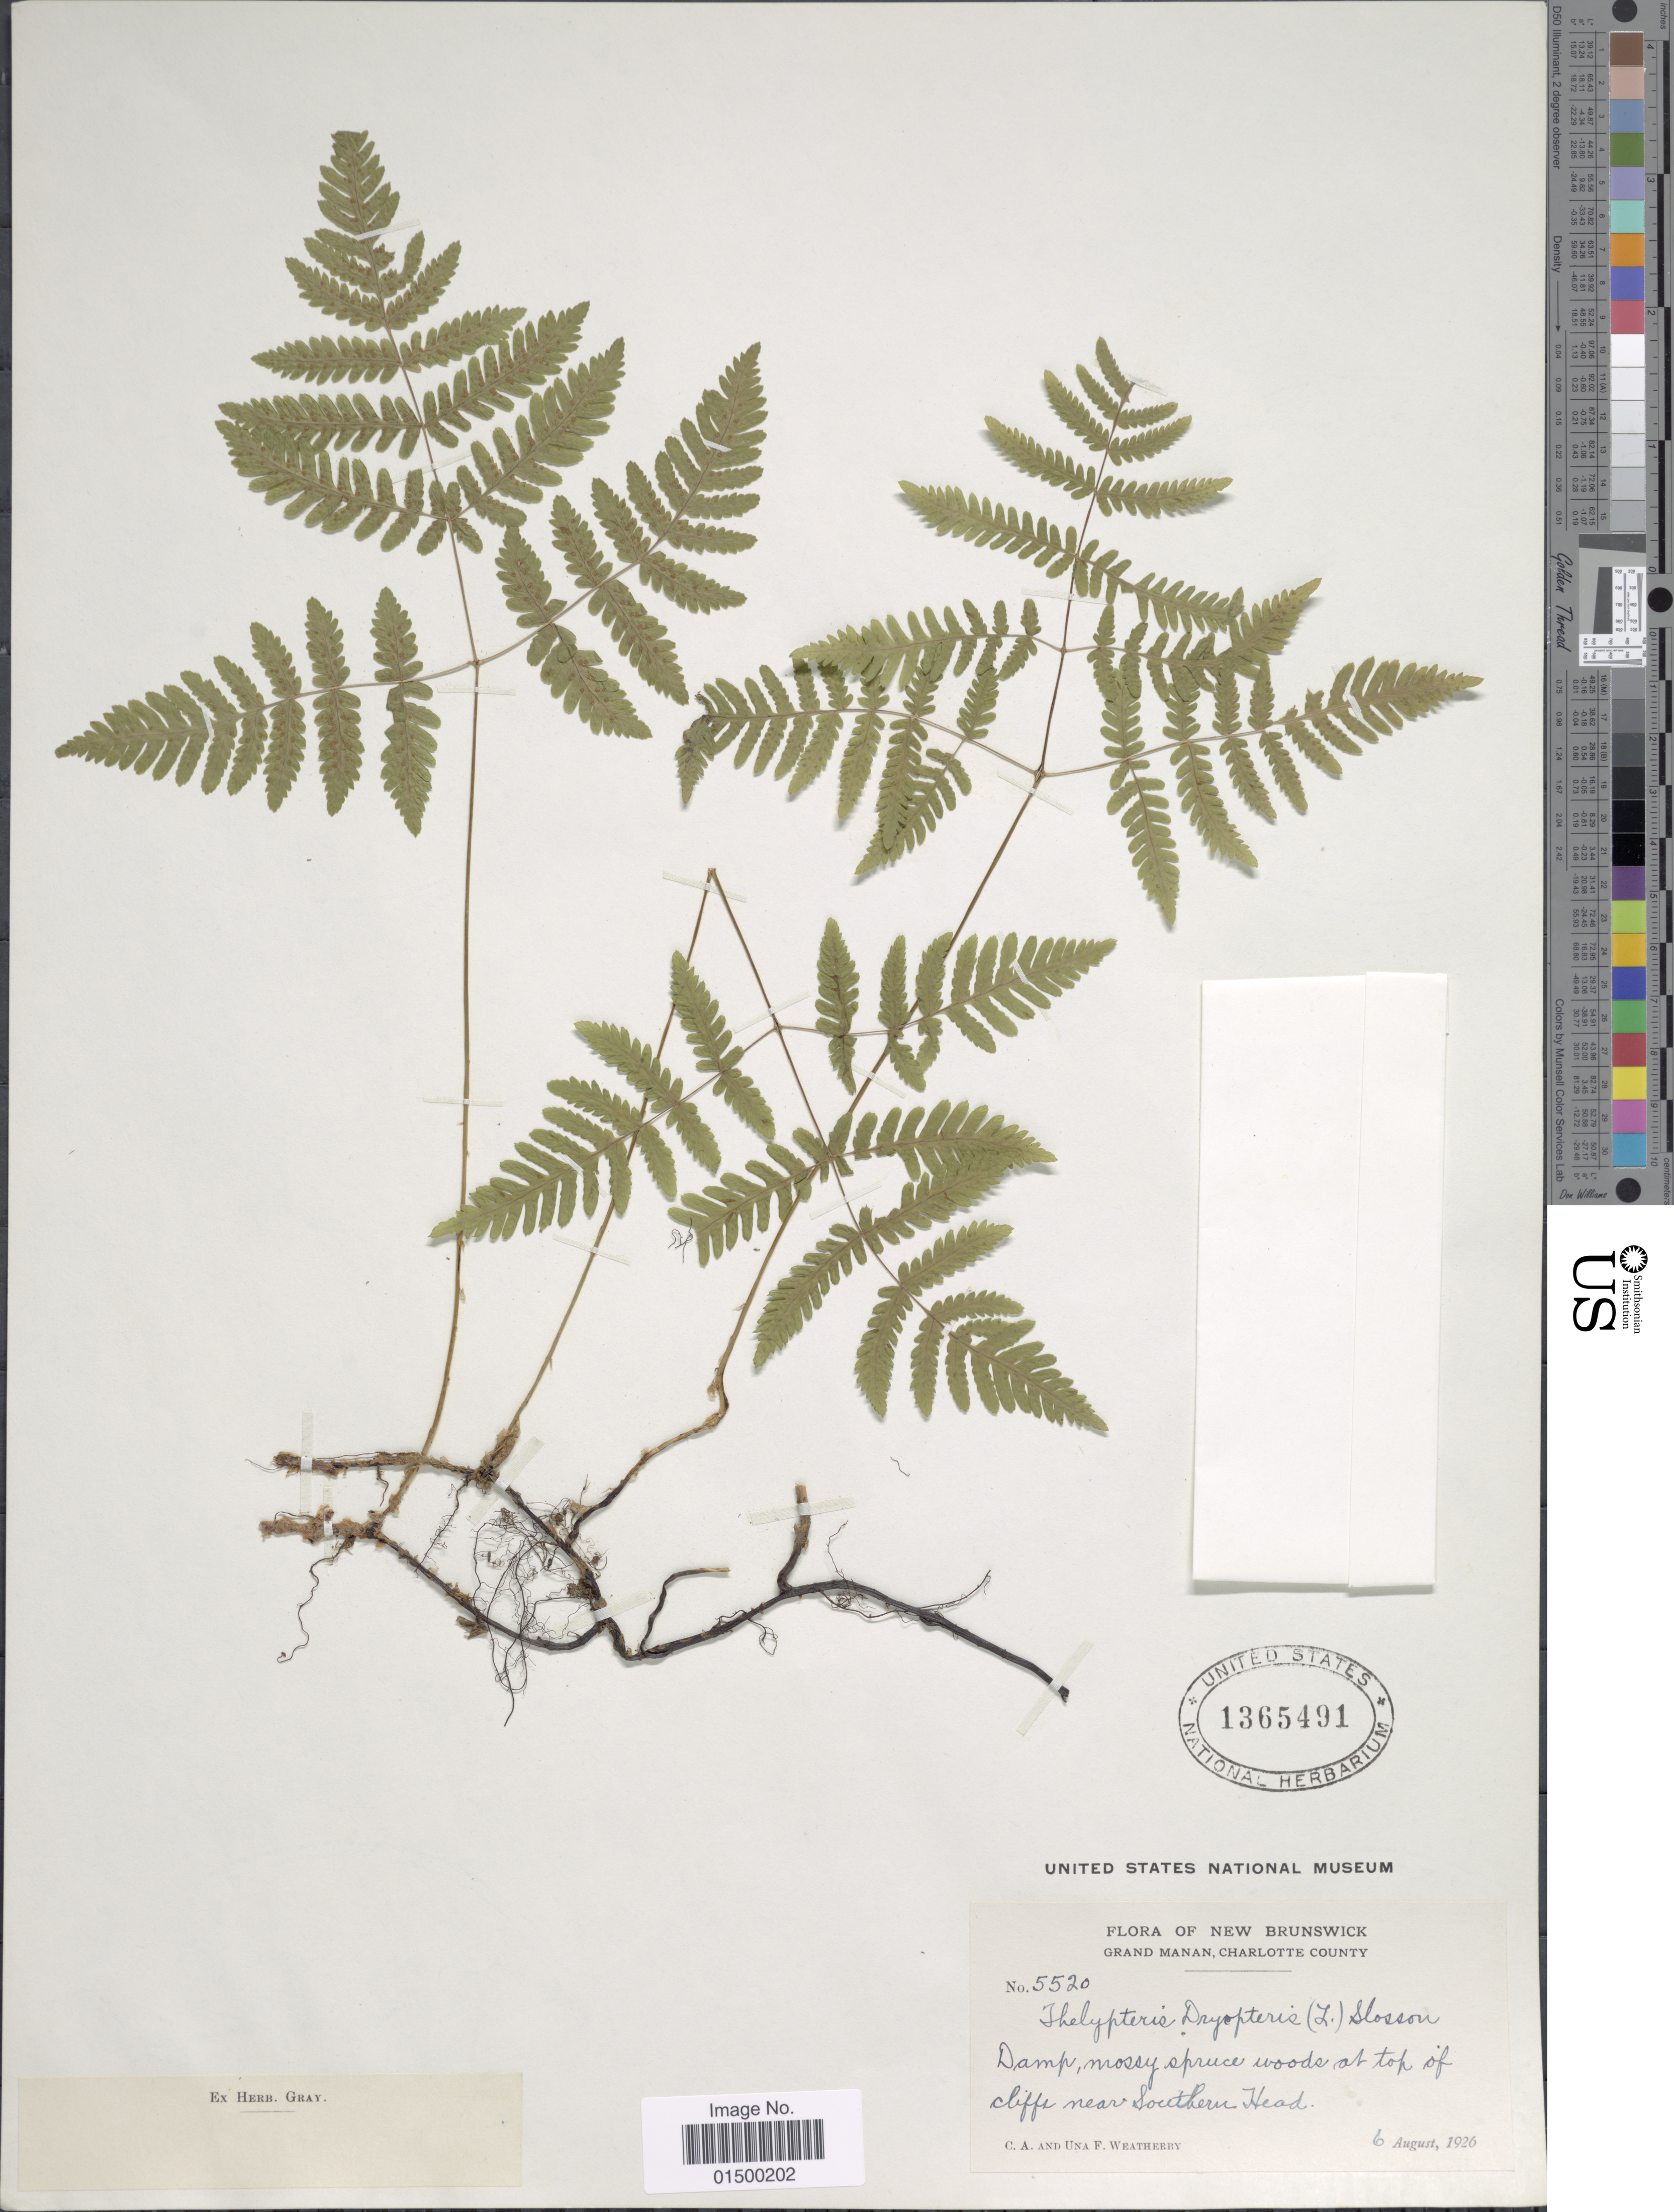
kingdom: Plantae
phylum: Tracheophyta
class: Polypodiopsida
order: Polypodiales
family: Cystopteridaceae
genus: Gymnocarpium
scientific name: Gymnocarpium disjunctum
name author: (Rupr.) Ching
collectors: C. A. Weatherby & U. Weatherby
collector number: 5520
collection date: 1926-08-06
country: Canada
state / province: New Brunswick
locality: Grand Manan, Charlotte County. Damp, mossy spruce woods at top of cliffs near Southern Head.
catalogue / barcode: US 1365491